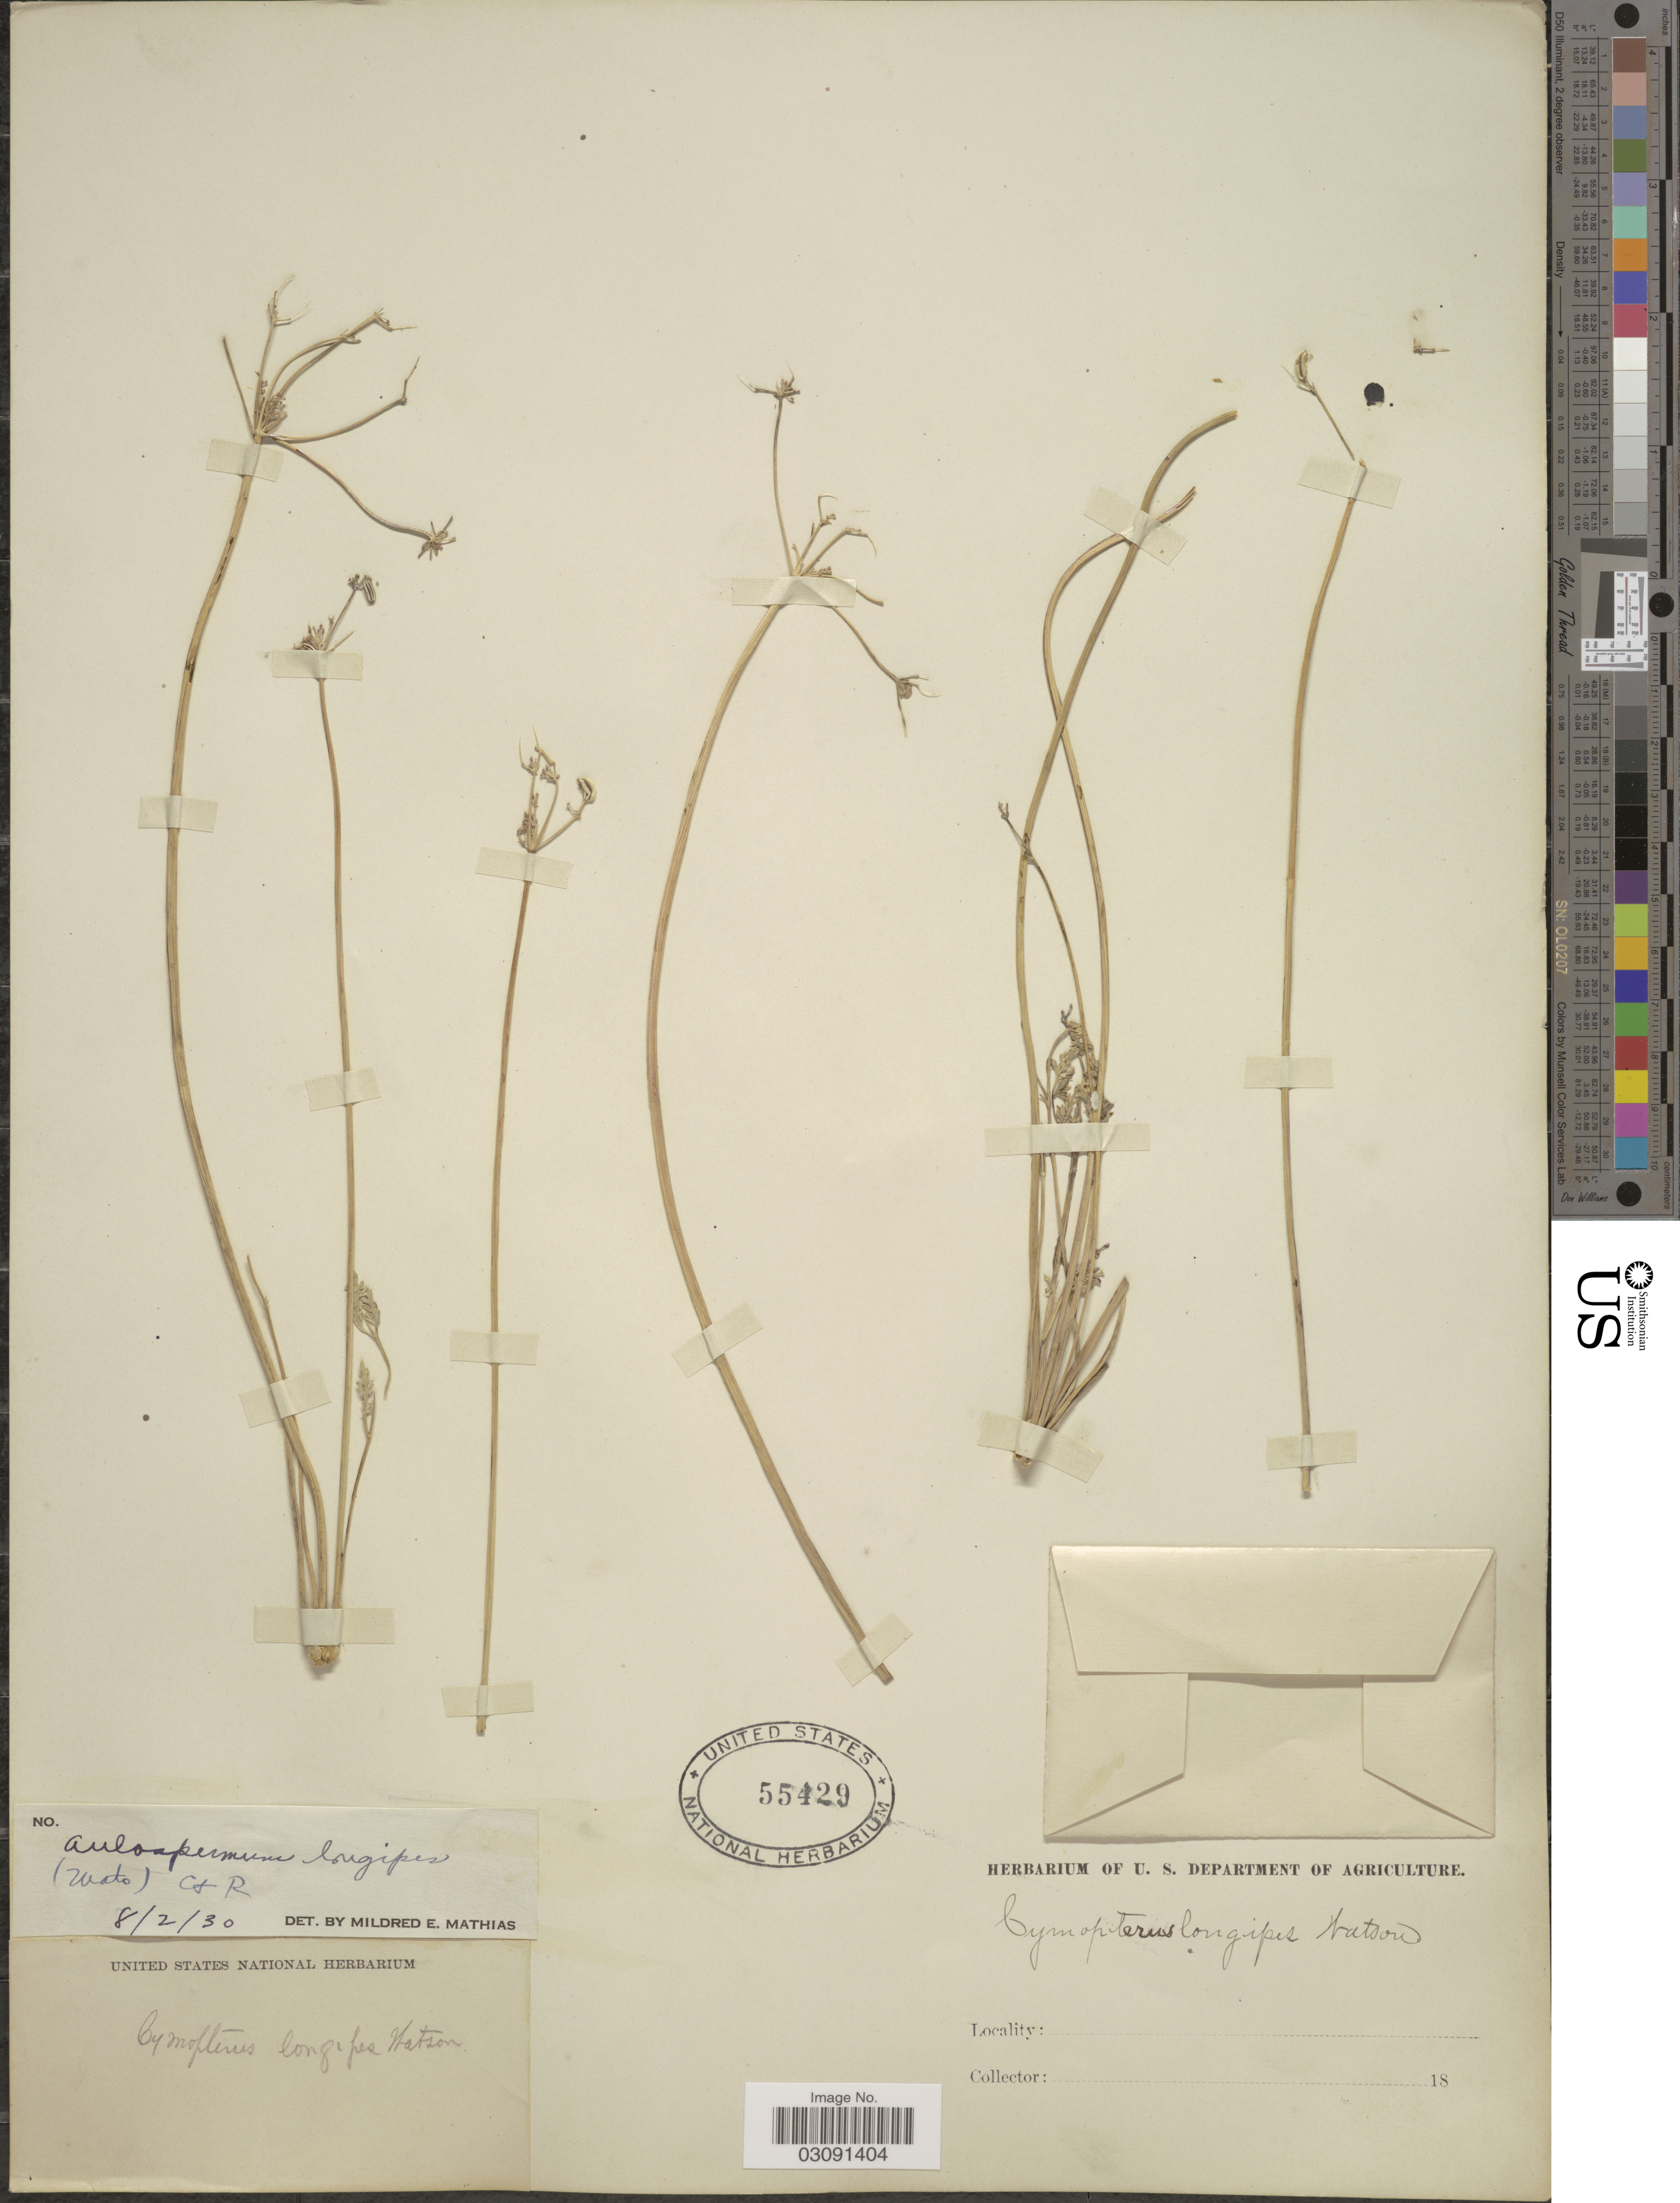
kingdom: Plantae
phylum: Tracheophyta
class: Magnoliopsida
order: Apiales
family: Apiaceae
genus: Cymopterus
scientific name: Cymopterus longipes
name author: S. Watson in C. King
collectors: ex herb. United States National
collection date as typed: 18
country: United States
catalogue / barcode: US 55429